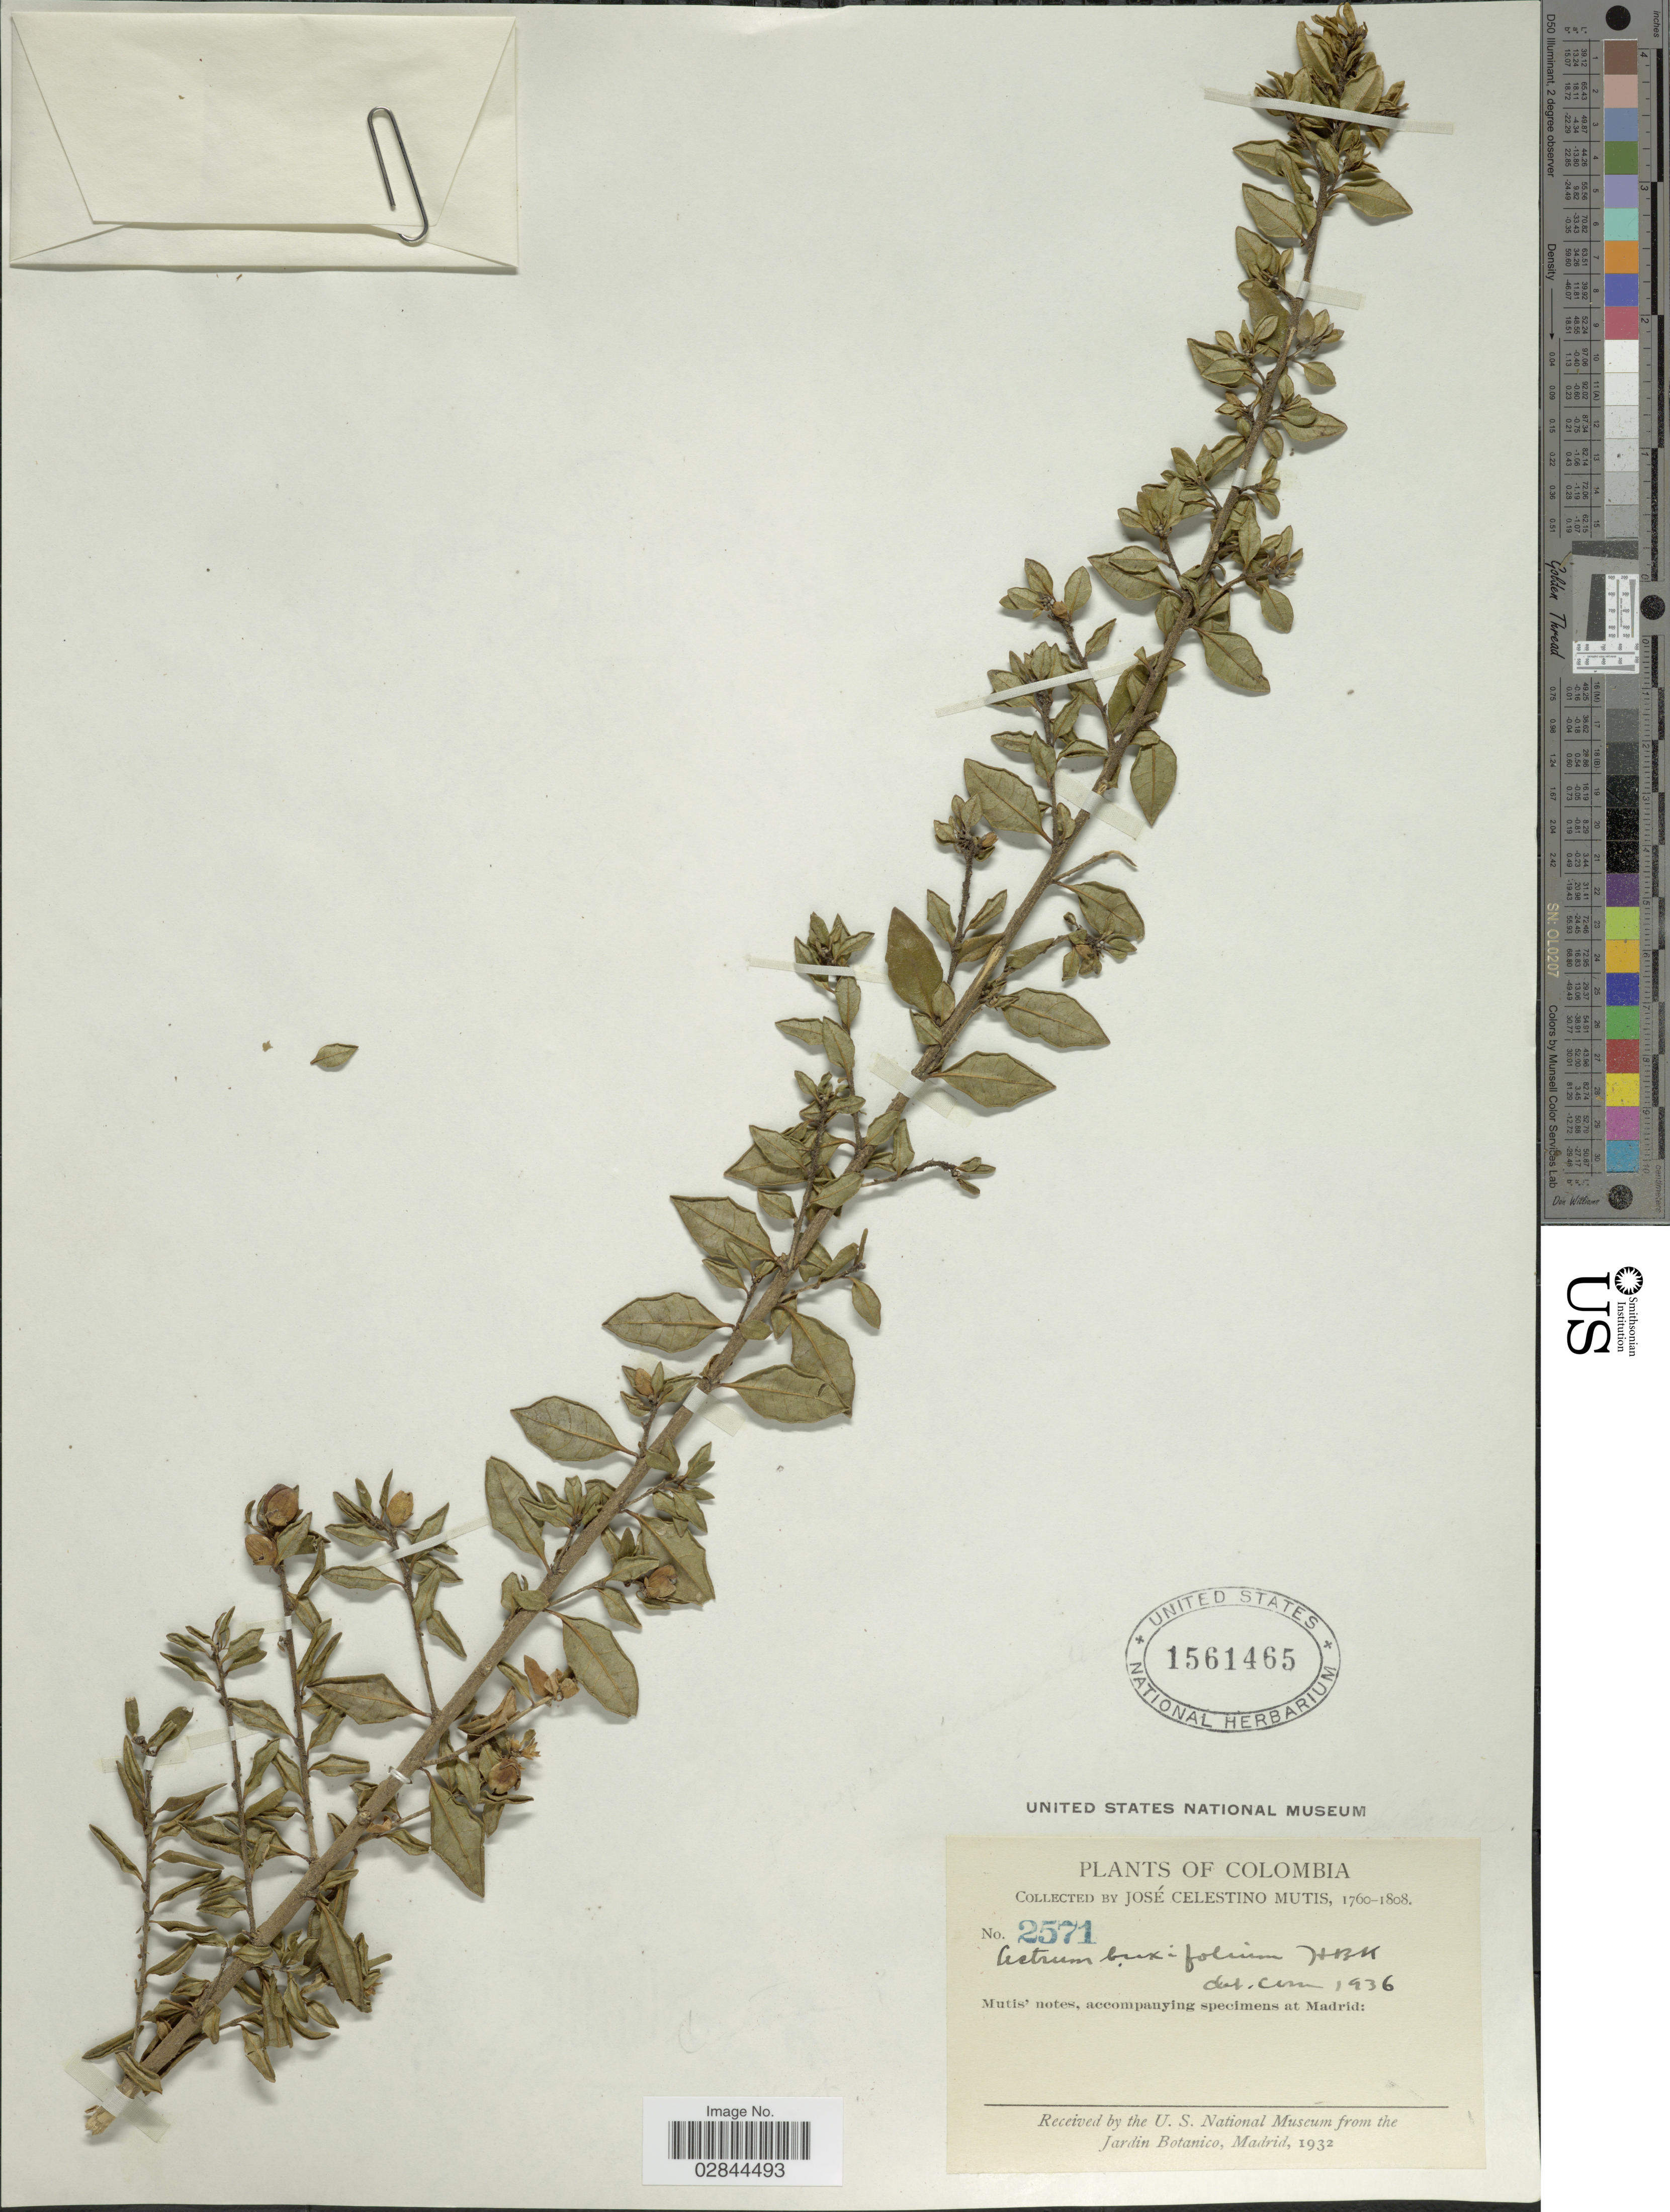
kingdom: Plantae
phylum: Tracheophyta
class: Magnoliopsida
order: Solanales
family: Solanaceae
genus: Cestrum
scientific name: Cestrum buxifolium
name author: Kunth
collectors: J. C. B. Mutis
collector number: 2571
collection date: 1760/1808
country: Colombia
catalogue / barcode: US 1561465